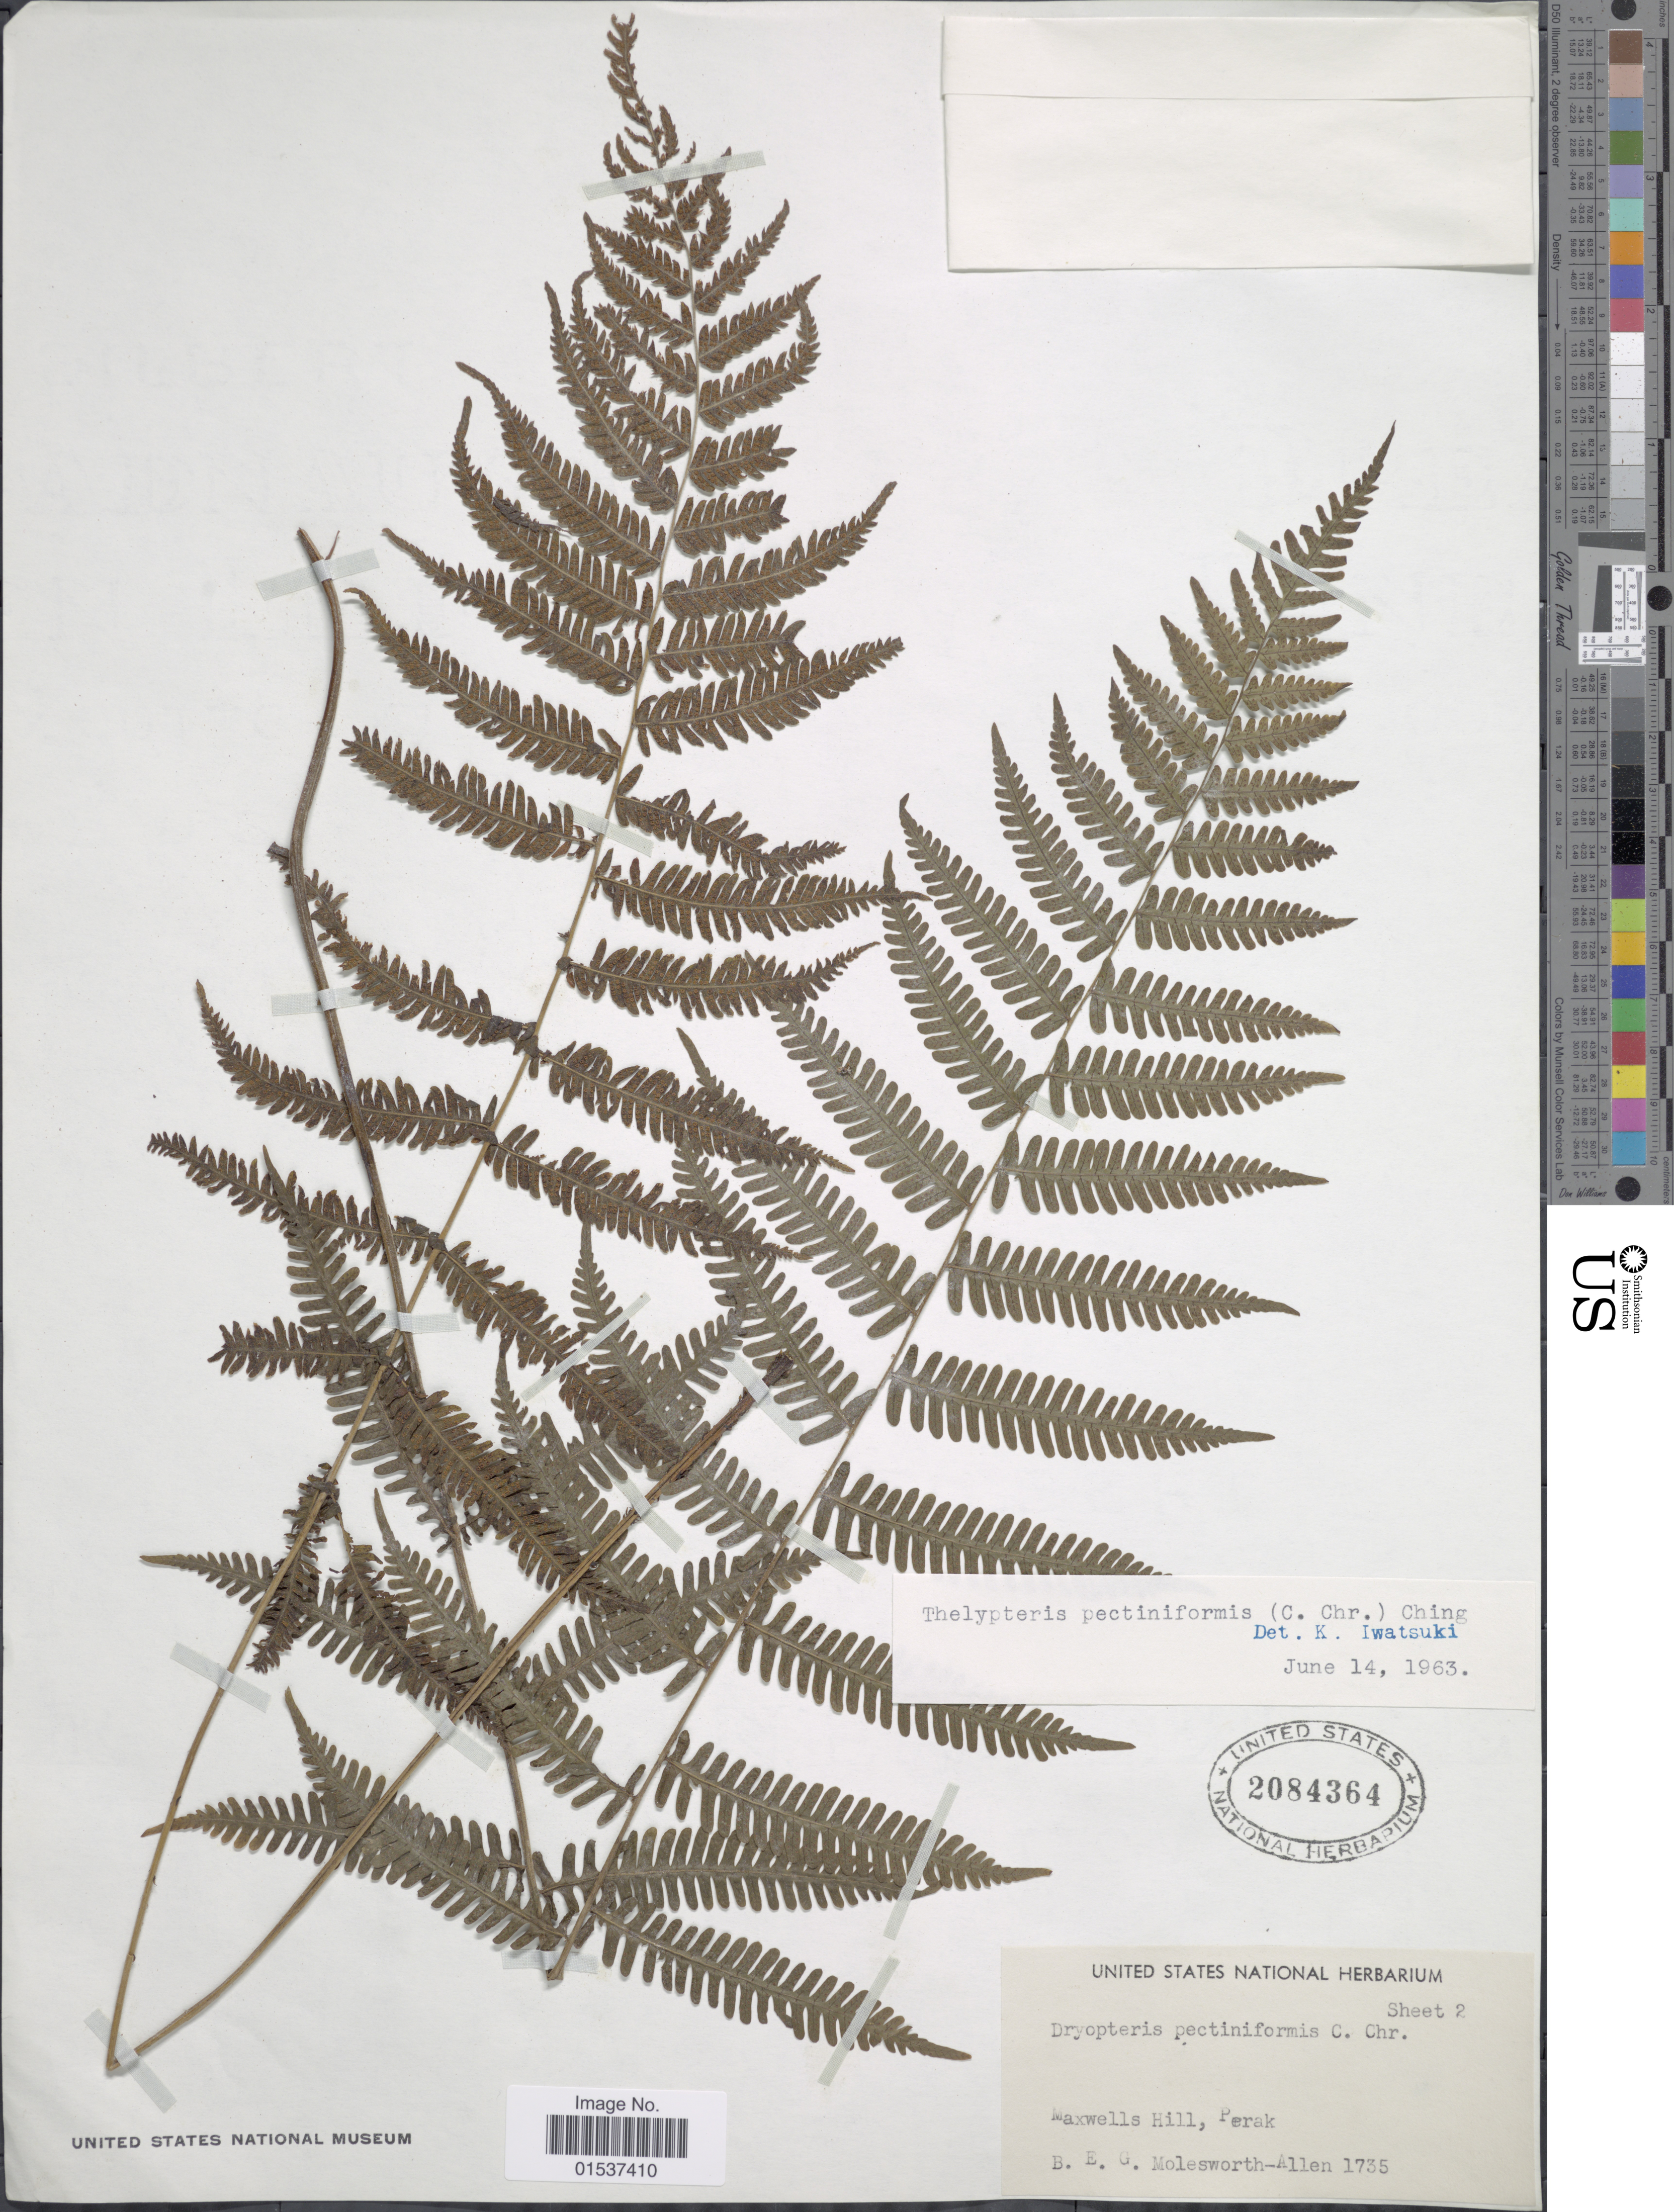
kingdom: Plantae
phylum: Tracheophyta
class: Polypodiopsida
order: Polypodiales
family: Thelypteridaceae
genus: Coryphopteris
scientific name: Coryphopteris pectiniformis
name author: (C. Chr.) Holttum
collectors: B. E. G. Molesworth-Allen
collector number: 1735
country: Malaysia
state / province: Perak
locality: Maxwells Hill, Perak.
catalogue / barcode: US 2084364